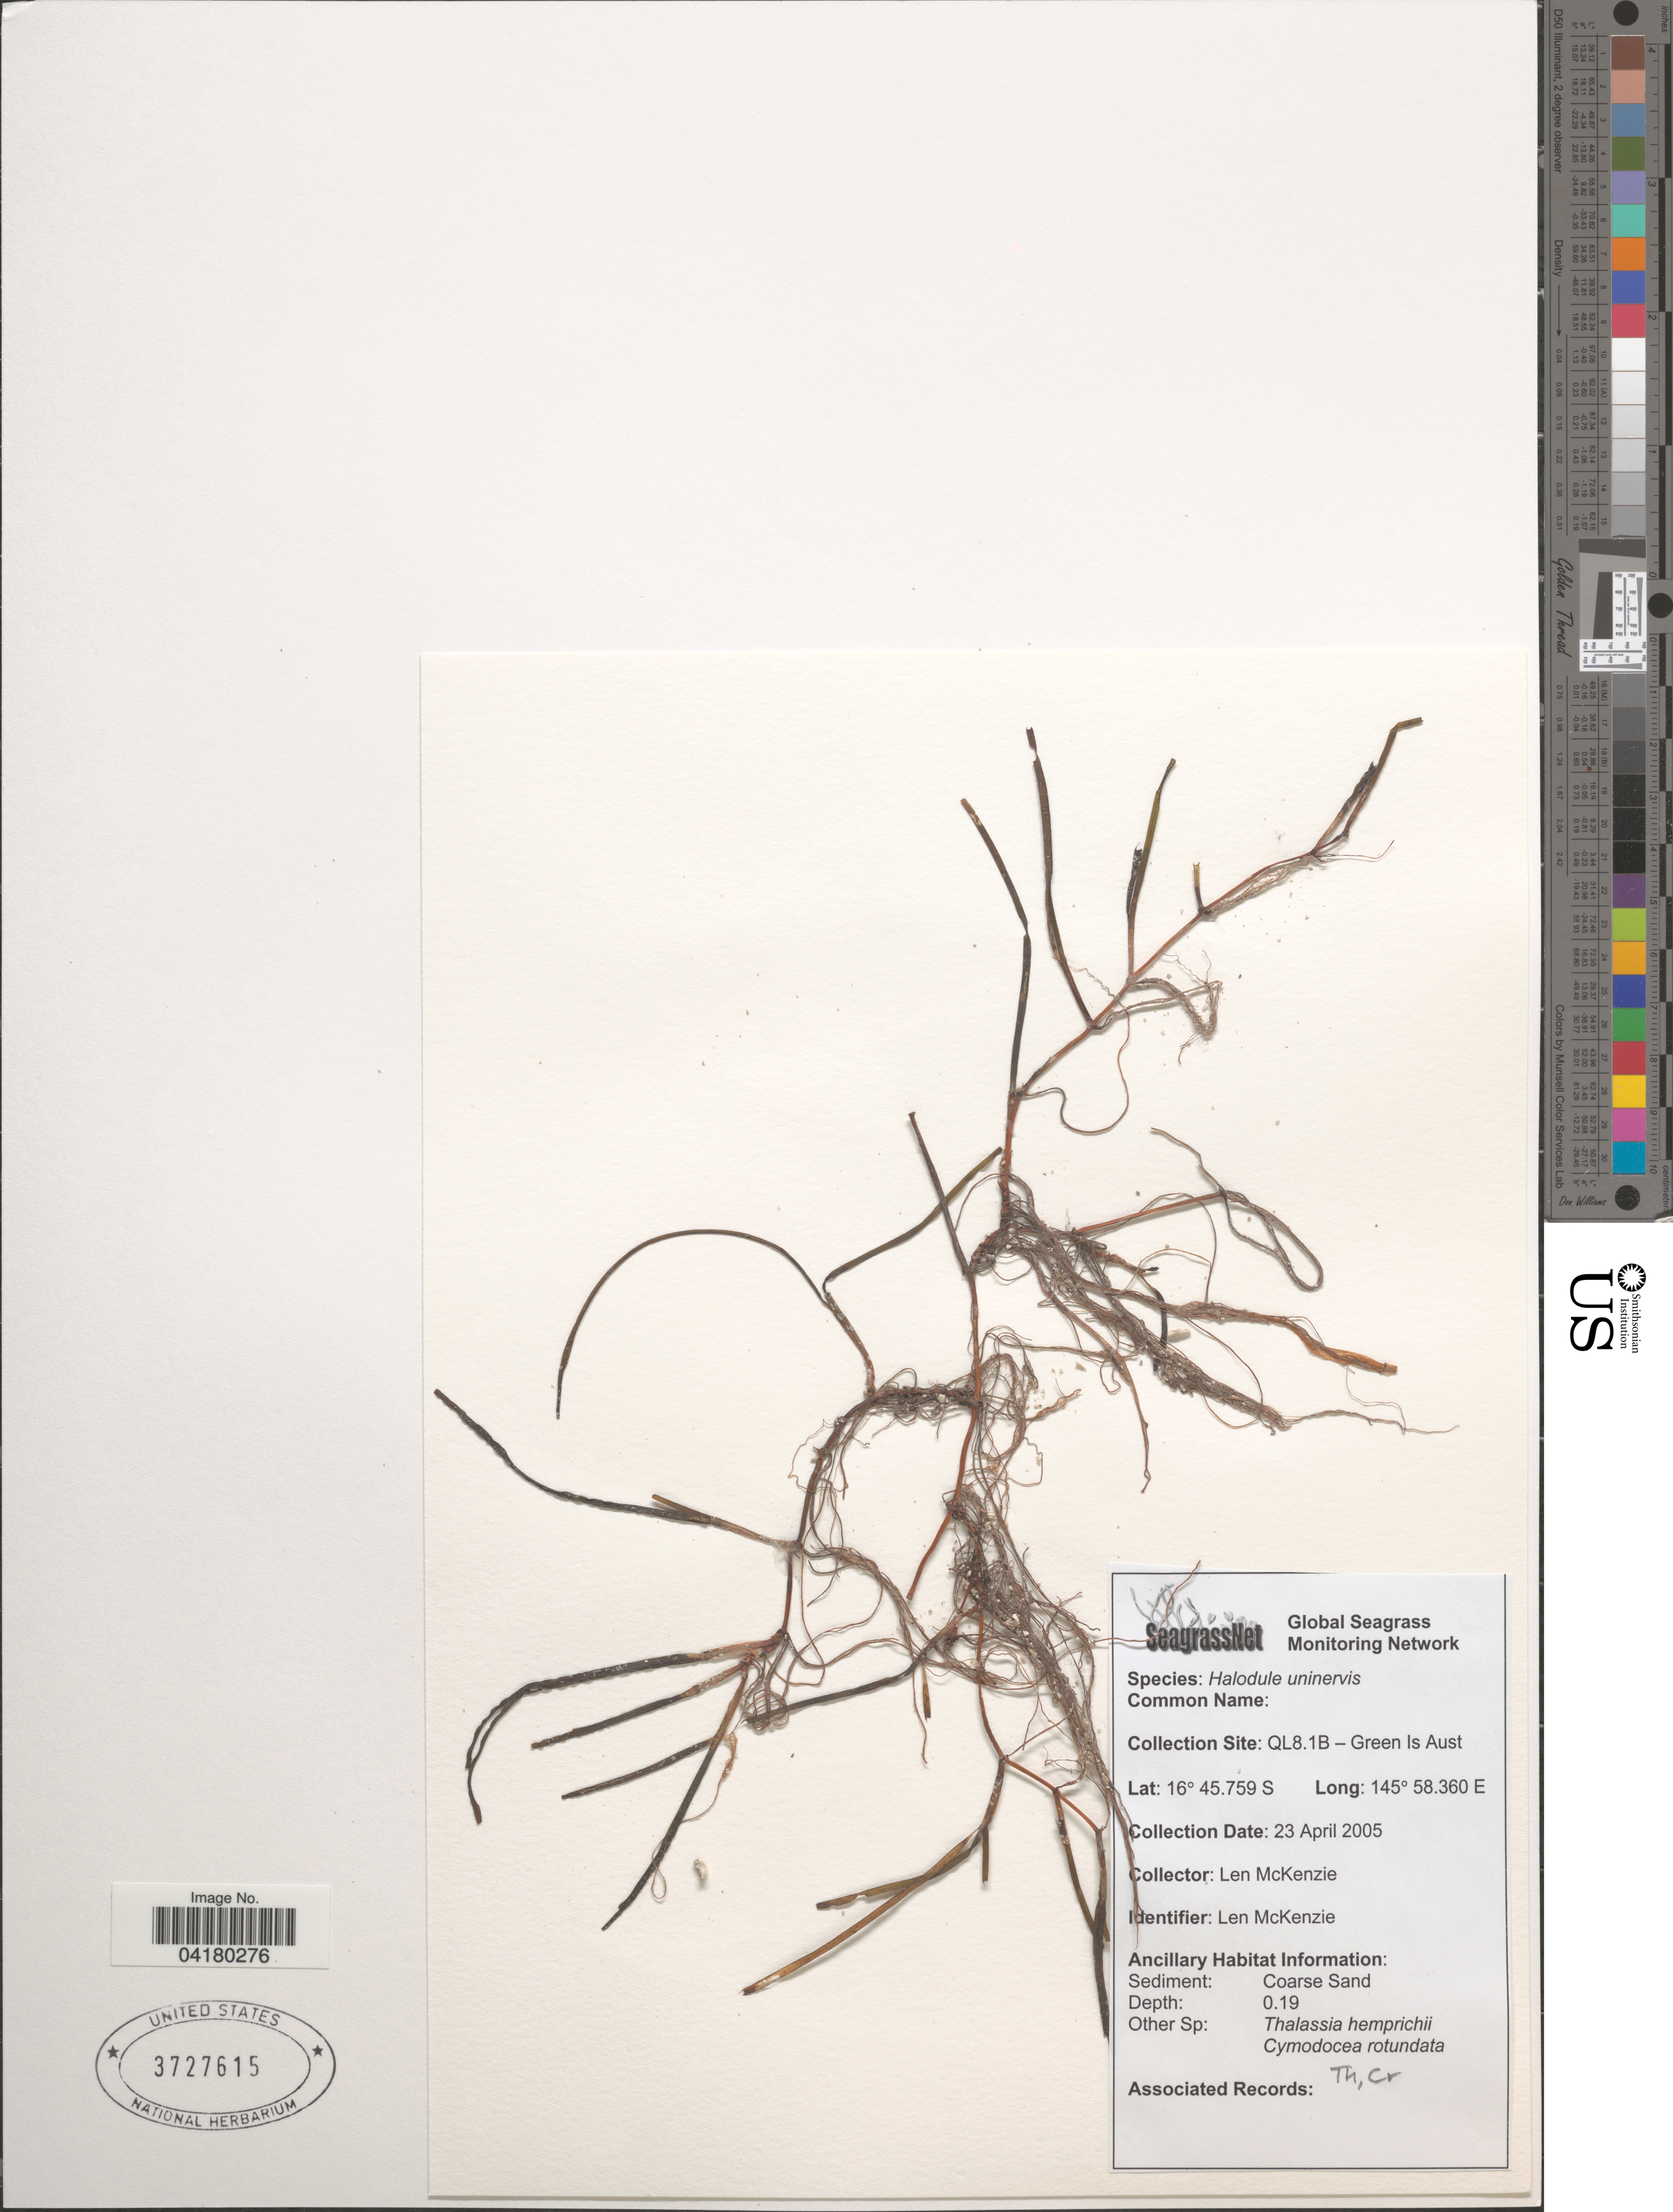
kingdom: Plantae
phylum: Tracheophyta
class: Liliopsida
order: Alismatales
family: Cymodoceaceae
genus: Halodule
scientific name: Halodule uninervis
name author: (Forssk.) Asch.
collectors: L. McKenzie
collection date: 2005-04-23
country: Australia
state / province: Queensland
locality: QL8.1B - Green Is.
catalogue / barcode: US 3727615